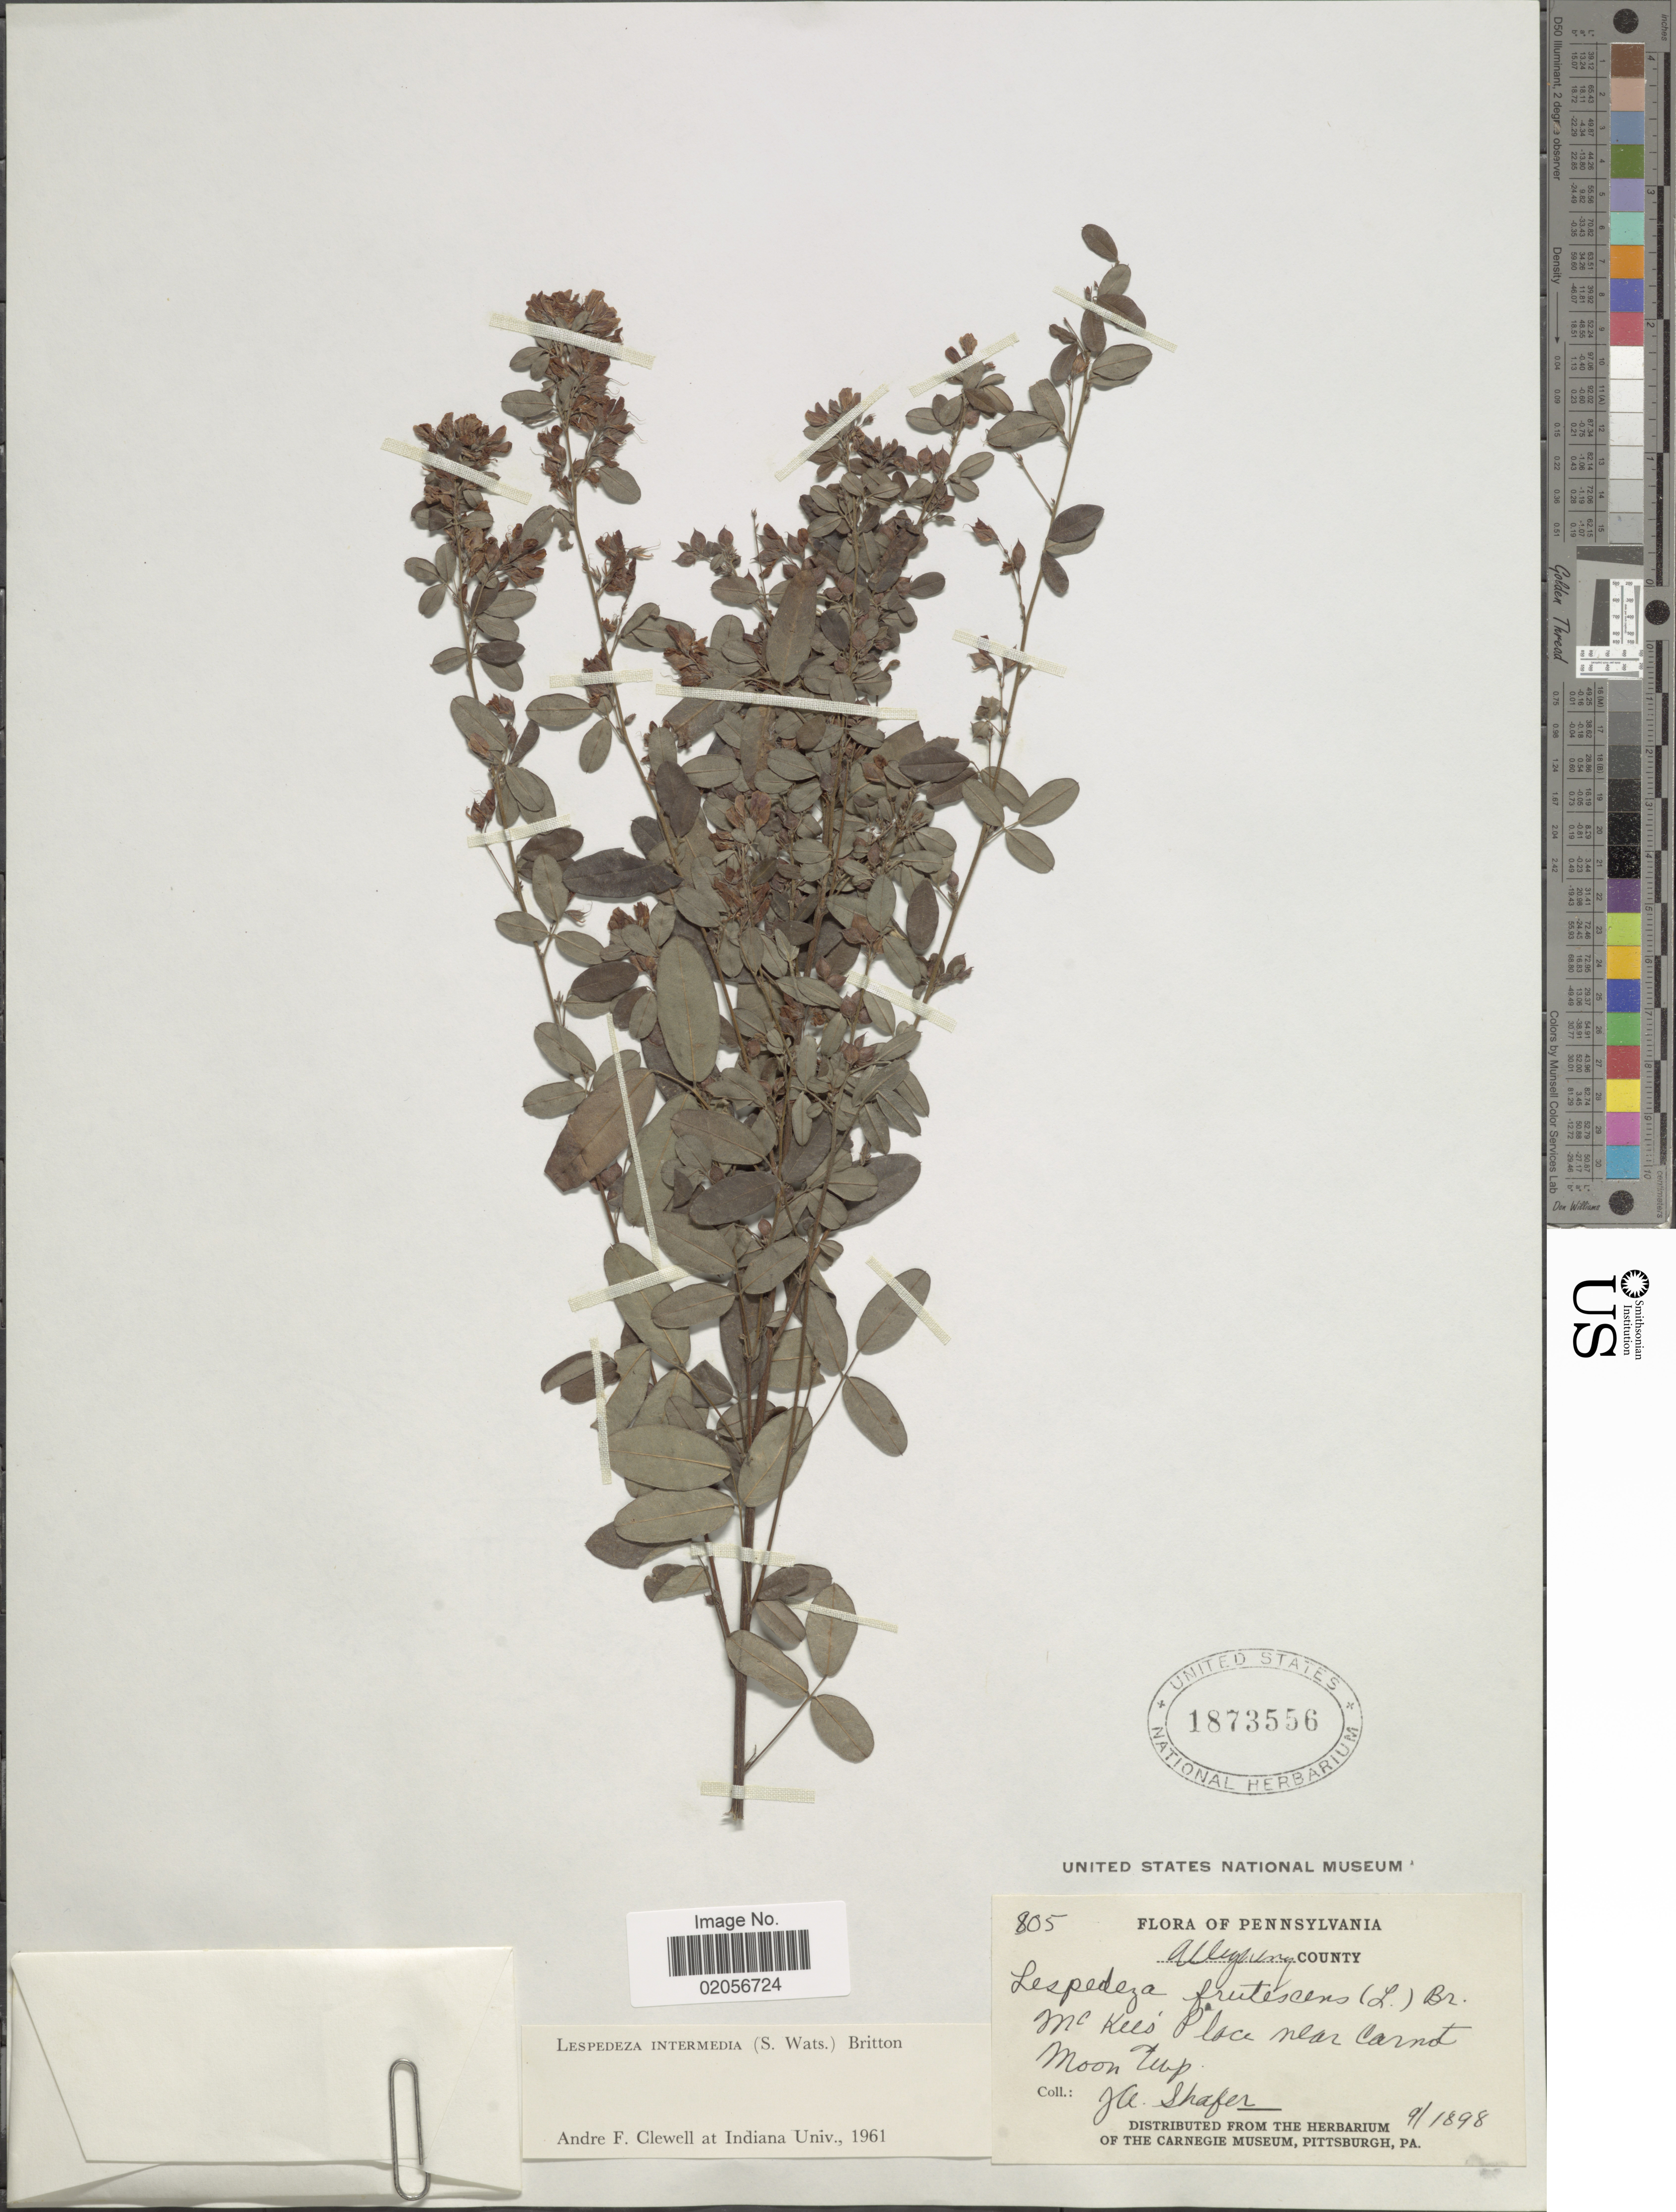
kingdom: Plantae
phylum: Tracheophyta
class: Magnoliopsida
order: Fabales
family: Fabaceae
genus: Lespedeza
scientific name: Lespedeza intermedia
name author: (S. Watson) Britton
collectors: J. A. Shafer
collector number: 805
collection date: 1898-09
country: United States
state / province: Pennsylvania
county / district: Allegheny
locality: Allegheny County, McKees Place near Carnot, Moon Twp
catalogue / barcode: US 1873556